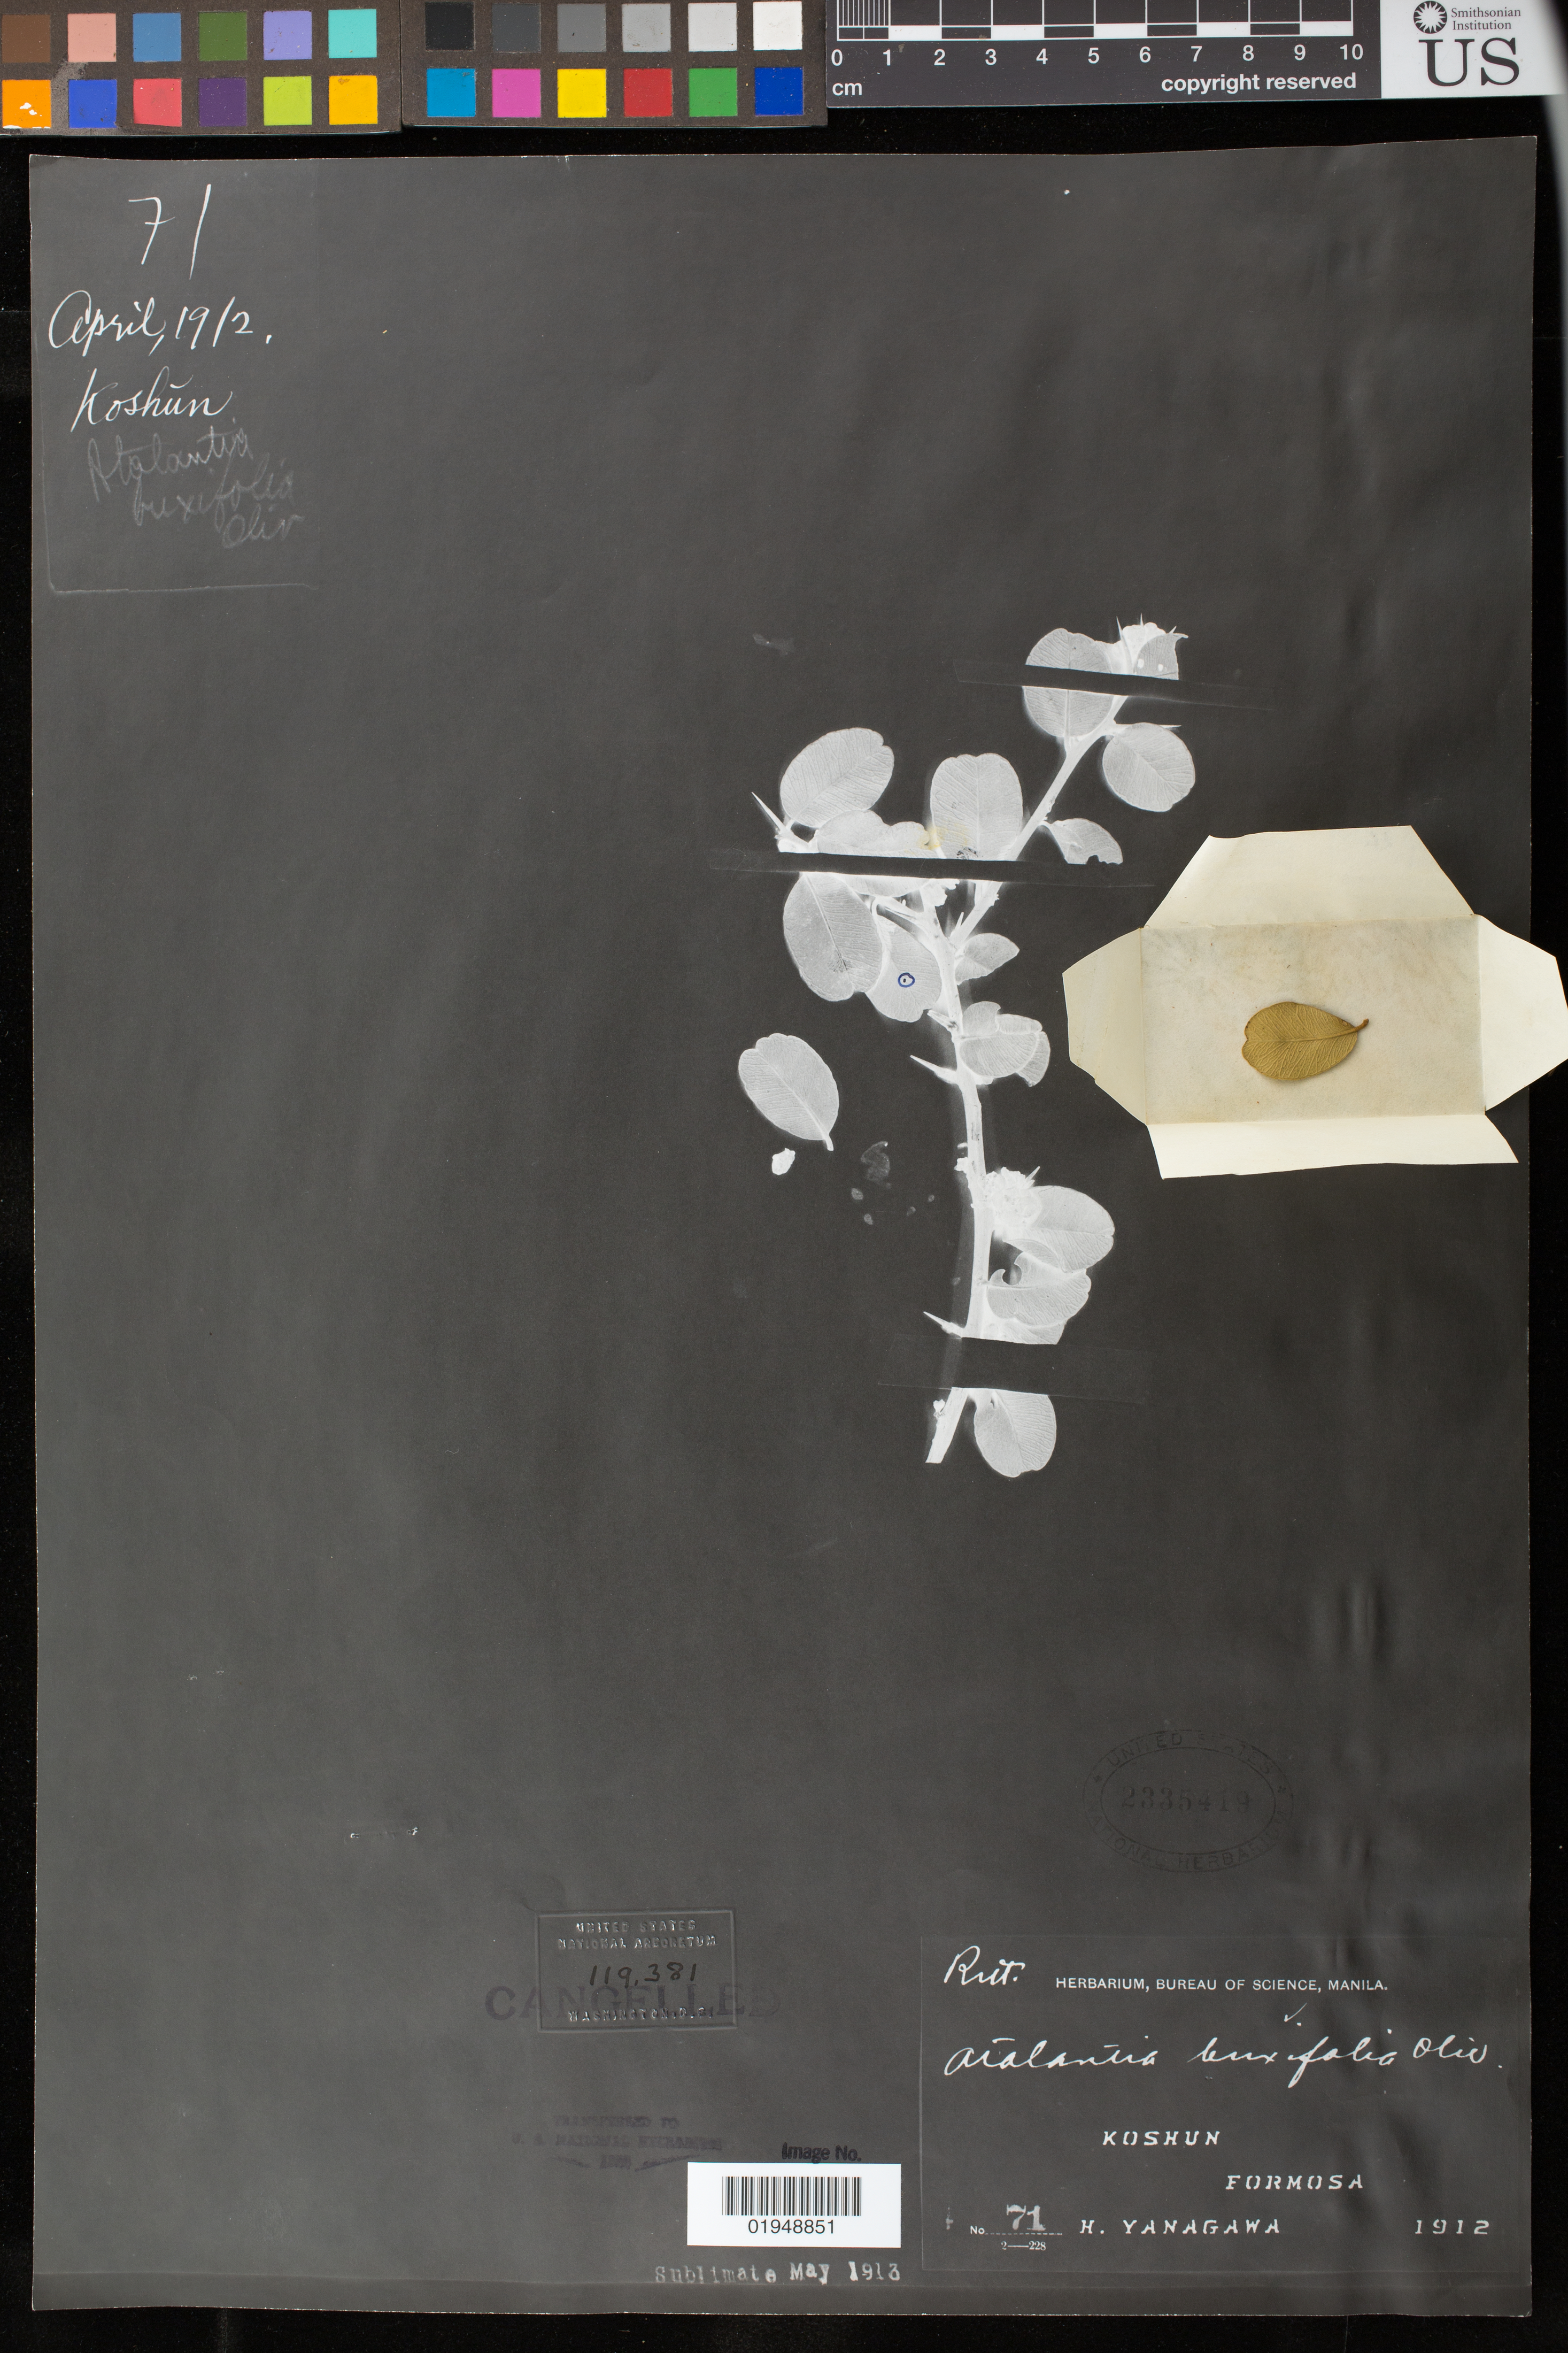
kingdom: Plantae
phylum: Tracheophyta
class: Magnoliopsida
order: Sapindales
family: Rutaceae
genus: Atalantia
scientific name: Atalantia buxifolia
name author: (Poir.) Oliv.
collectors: H. Yanagawa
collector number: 71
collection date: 1912-04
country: Taiwan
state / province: Pingtung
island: Taiwan [Formosa]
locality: Koshun, Formosa = Hengchun Township, Taiwan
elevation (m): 0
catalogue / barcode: US 2335419